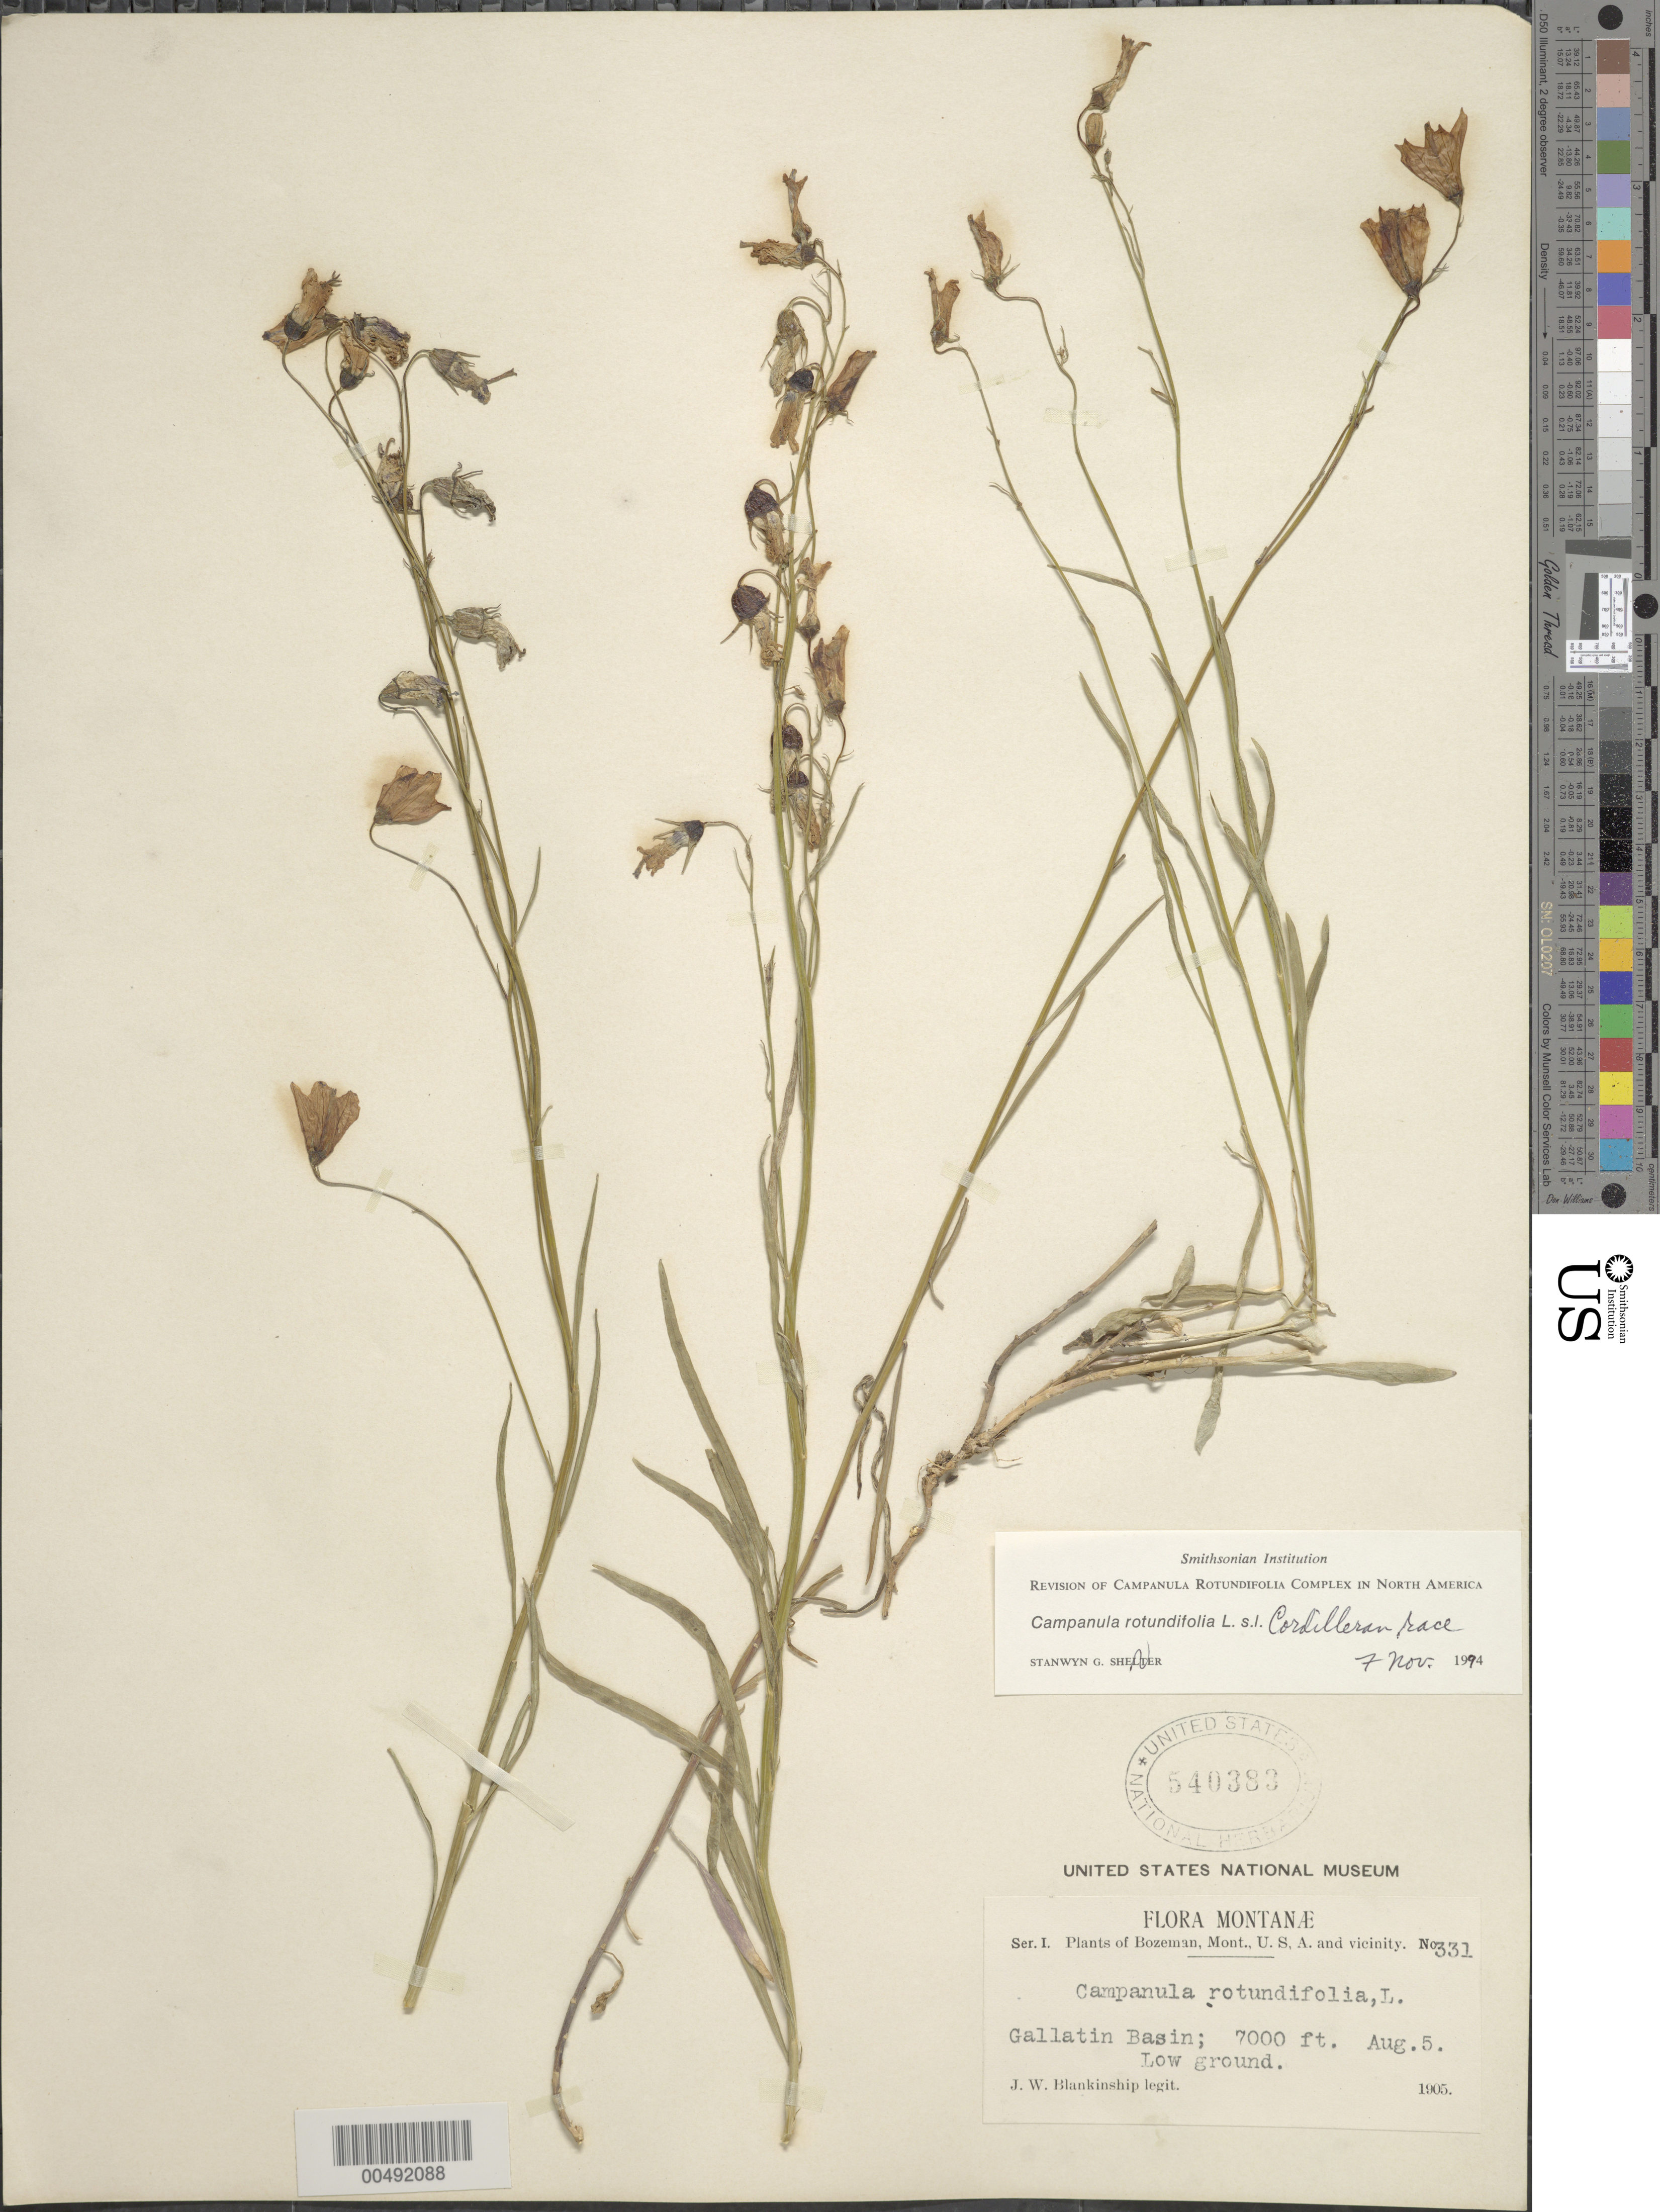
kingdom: Plantae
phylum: Tracheophyta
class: Magnoliopsida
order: Asterales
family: Campanulaceae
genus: Campanula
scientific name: Campanula rotundifolia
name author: L.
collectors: J. W. Blankinship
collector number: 331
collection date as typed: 05 Aug 1905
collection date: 1905-08-05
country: United States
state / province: Montana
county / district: Gallatin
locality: Gallatin Basin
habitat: low ground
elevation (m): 2134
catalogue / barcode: US 540383